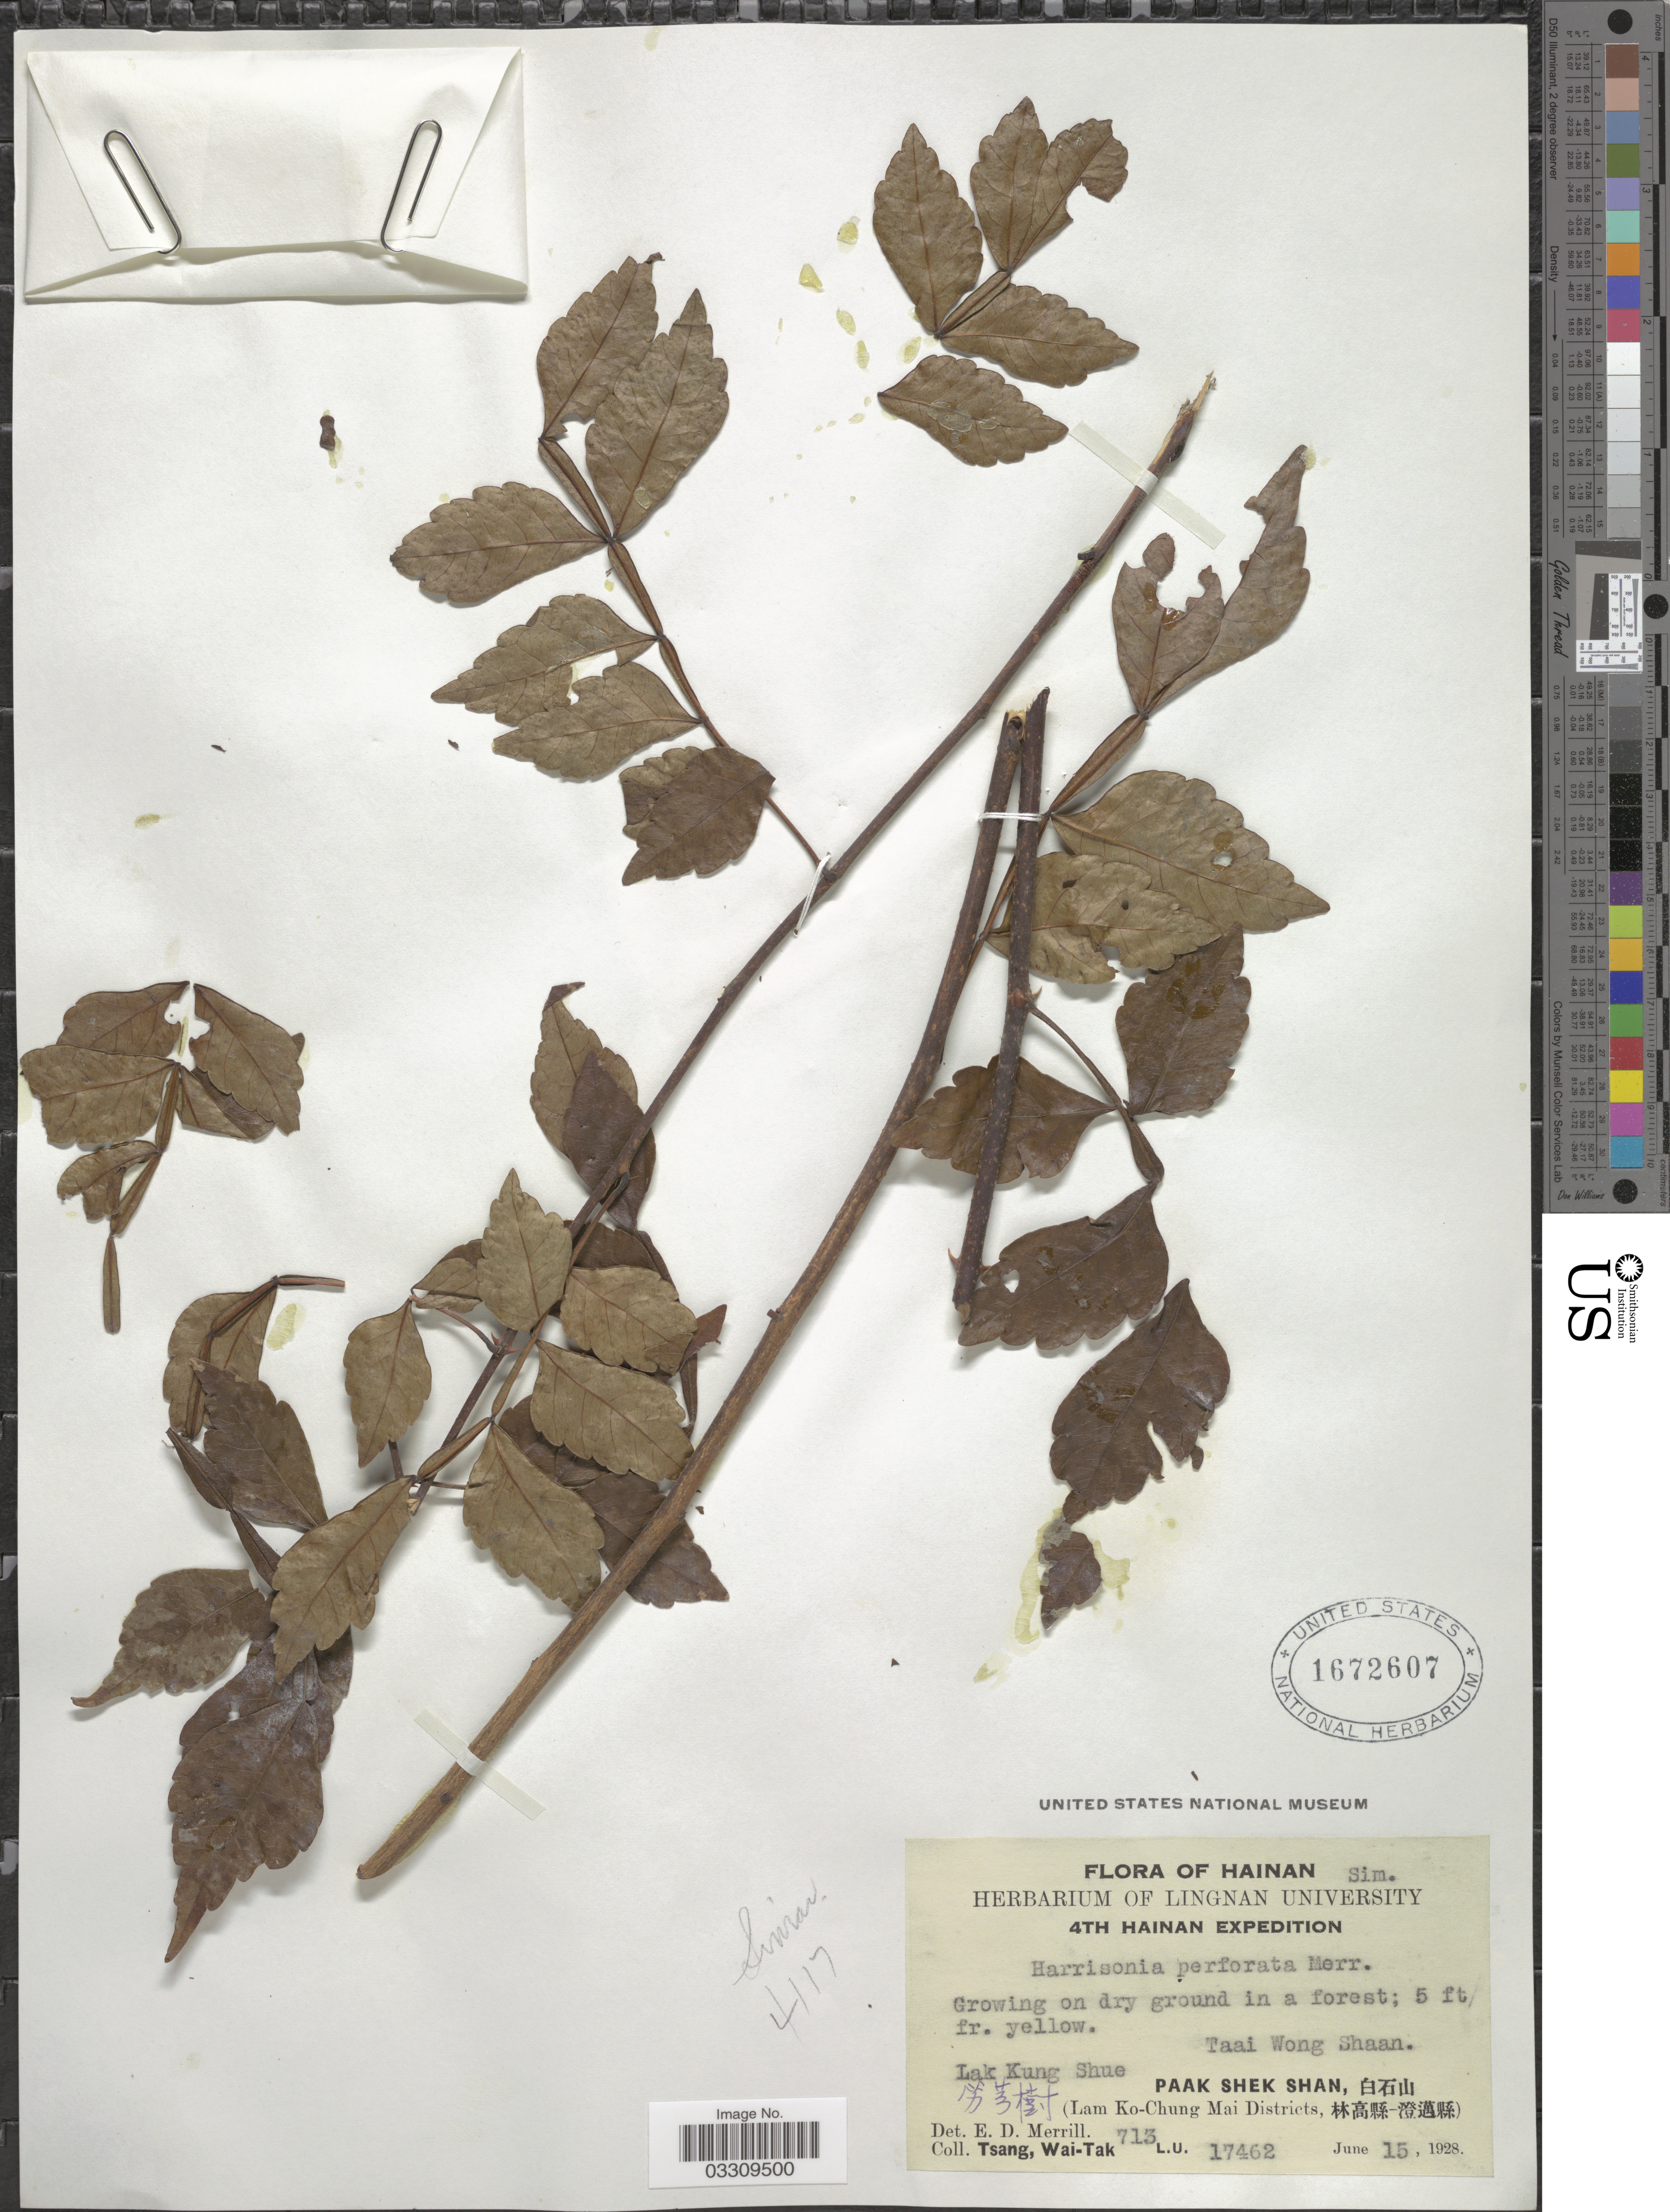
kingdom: Plantae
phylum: Tracheophyta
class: Magnoliopsida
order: Sapindales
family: Rutaceae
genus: Harrisonia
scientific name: Harrisonia perforata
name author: (Blanco) Merr.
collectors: W. T. Tsang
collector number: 713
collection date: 1928-06-15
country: China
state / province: Hainan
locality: Lak Kung Shue X. [unsure placement] Taai Wong Shaan. [unsure placement] Paak Shek Shan, X. (Lam Ko-Chung Mai Districts, X).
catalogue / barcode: US 1672607